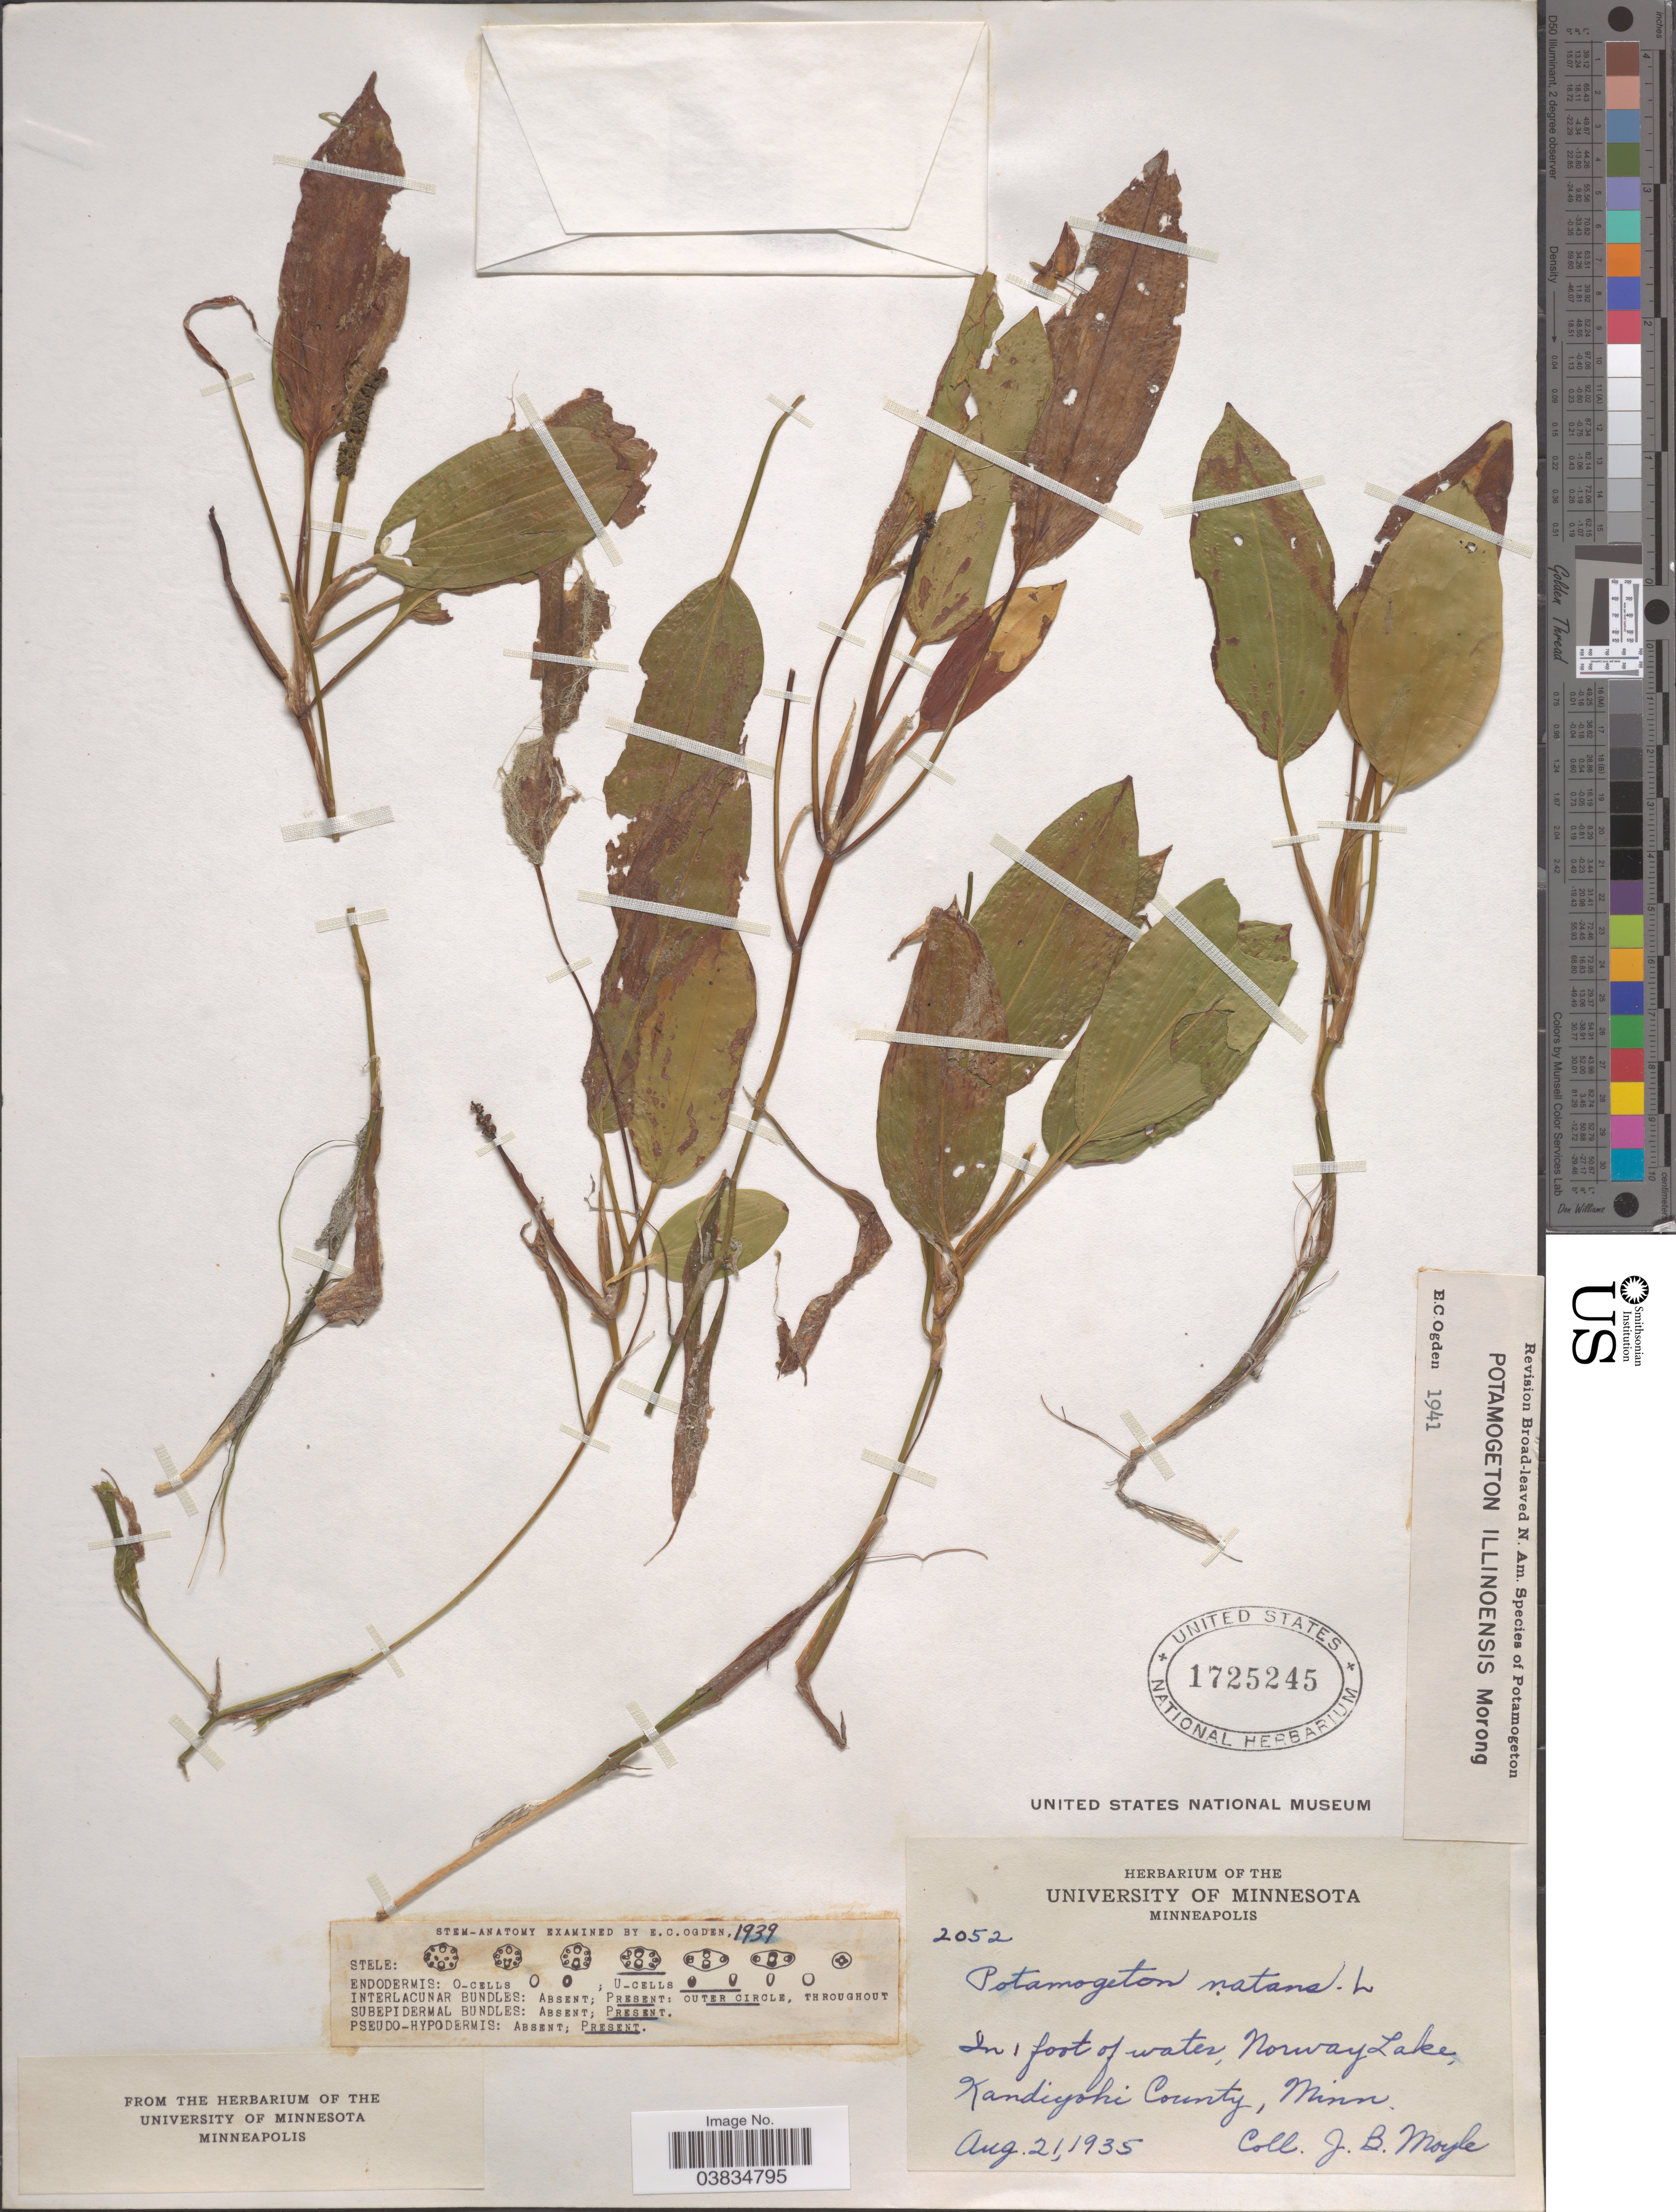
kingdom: Plantae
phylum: Tracheophyta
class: Liliopsida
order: Alismatales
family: Potamogetonaceae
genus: Potamogeton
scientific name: Potamogeton illinoensis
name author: Morong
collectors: J. Moyle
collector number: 2052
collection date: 1935-08-21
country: United States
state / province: Minnesota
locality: Norway Lake, Kandiyohi County.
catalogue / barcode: US 1725245